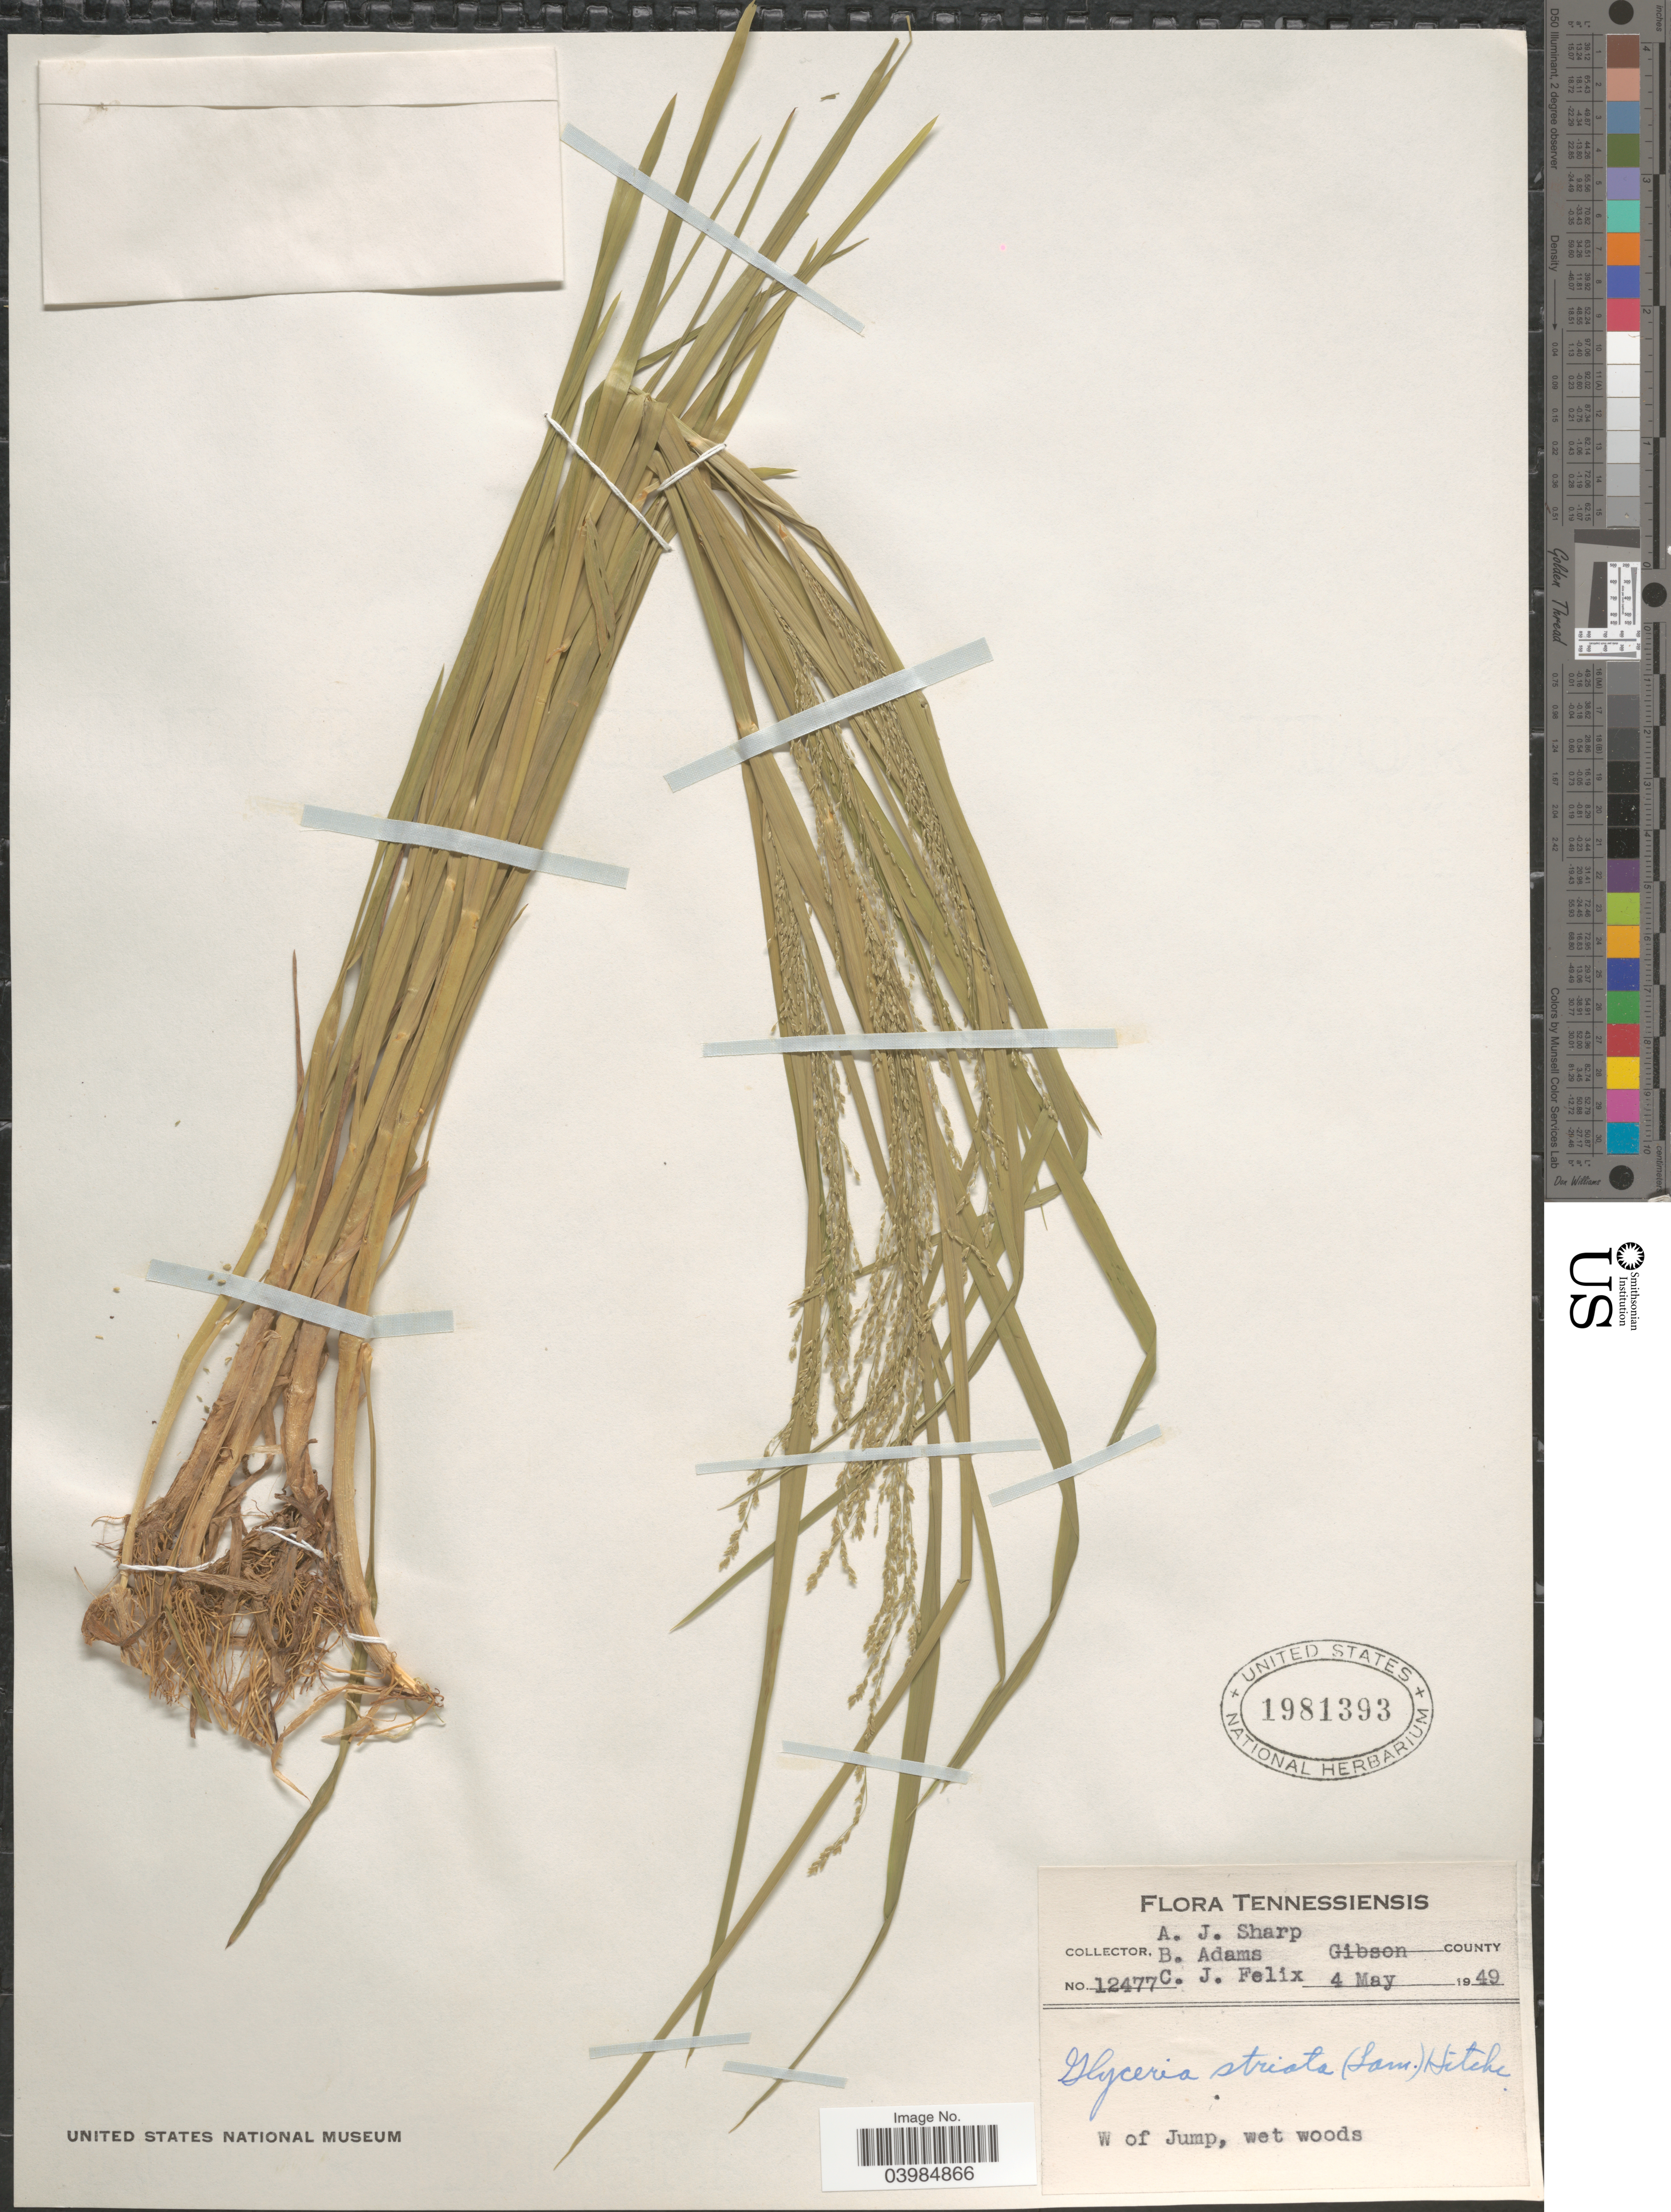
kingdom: Plantae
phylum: Tracheophyta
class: Liliopsida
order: Poales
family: Poaceae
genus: Glyceria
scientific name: Glyceria striata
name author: (Lam.) Hitchc.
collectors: A. J. Sharp, B. Adams & C. Felix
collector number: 12477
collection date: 1949-05-04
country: United States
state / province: Tennessee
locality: Gibson County. W of Jump.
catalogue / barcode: US 1981393